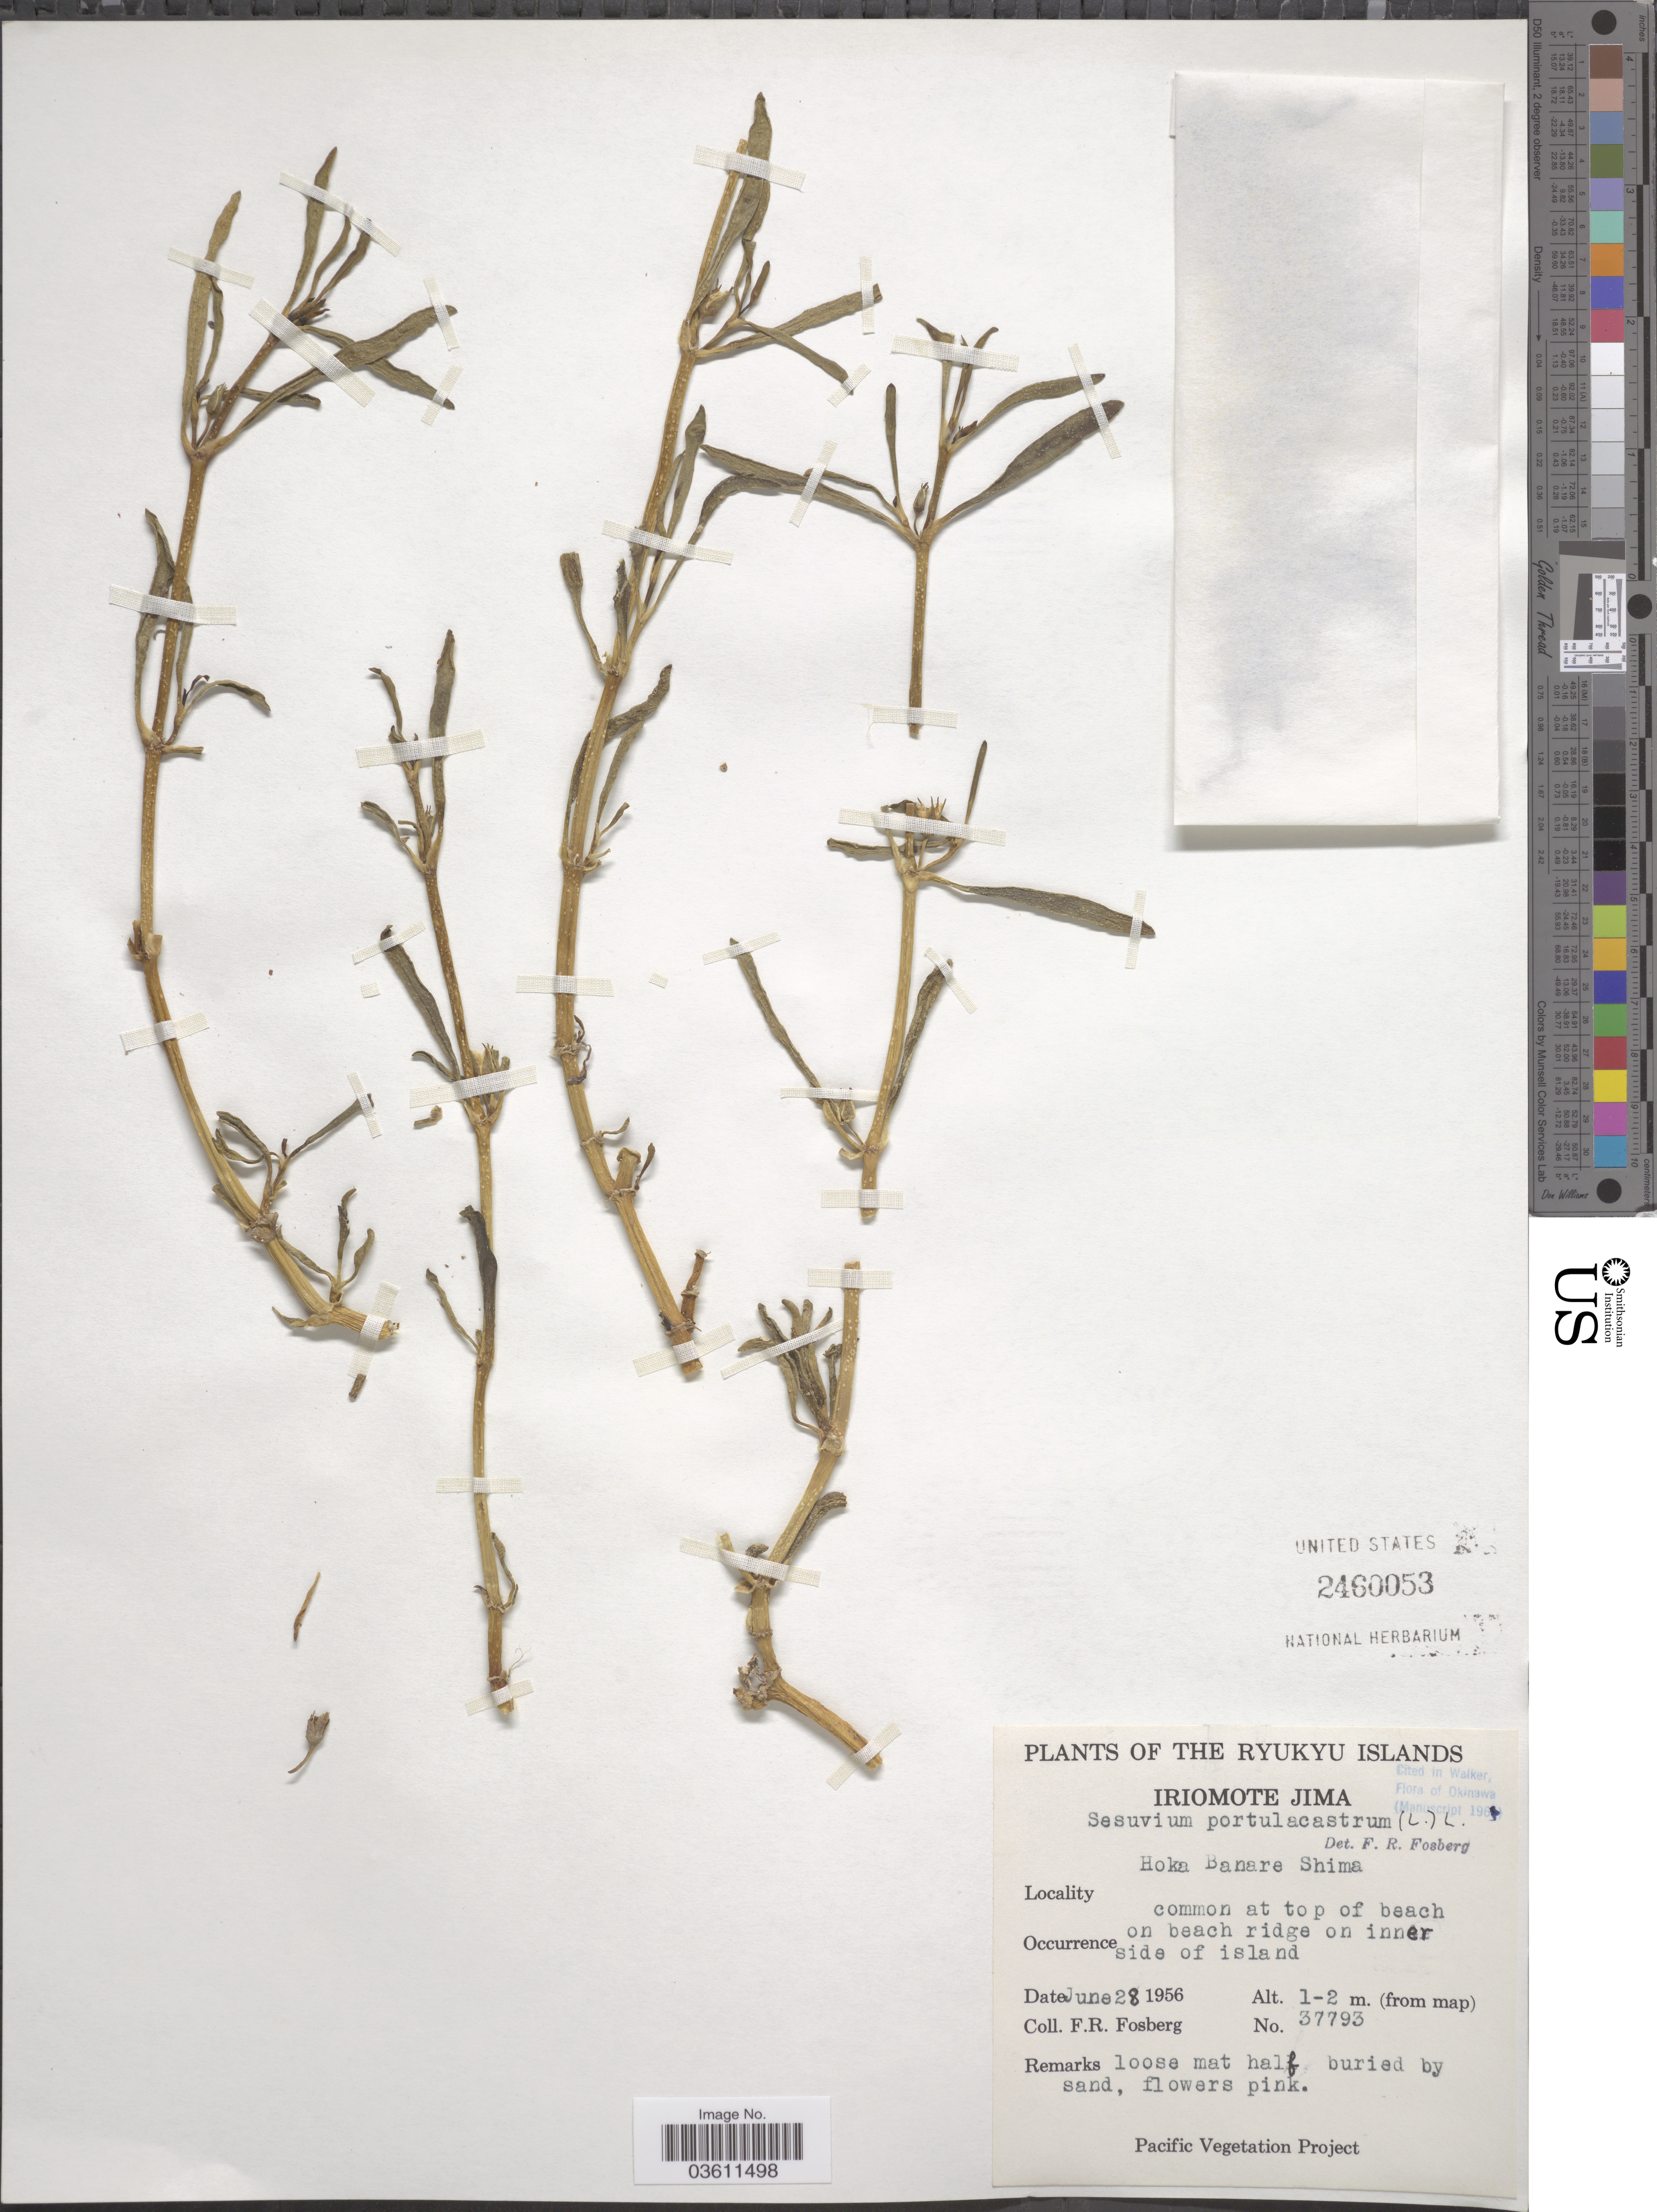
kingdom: Plantae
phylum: Tracheophyta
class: Magnoliopsida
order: Caryophyllales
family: Aizoaceae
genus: Sesuvium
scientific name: Sesuvium portulacastrum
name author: (L.) L.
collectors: F. R. Fosberg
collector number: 37793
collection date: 1956-06-28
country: Japan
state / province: Okinawa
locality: The Ryukyu Islands. Iriomote Jima. Hoka Banare Shima.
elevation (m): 1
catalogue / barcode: US 2460053